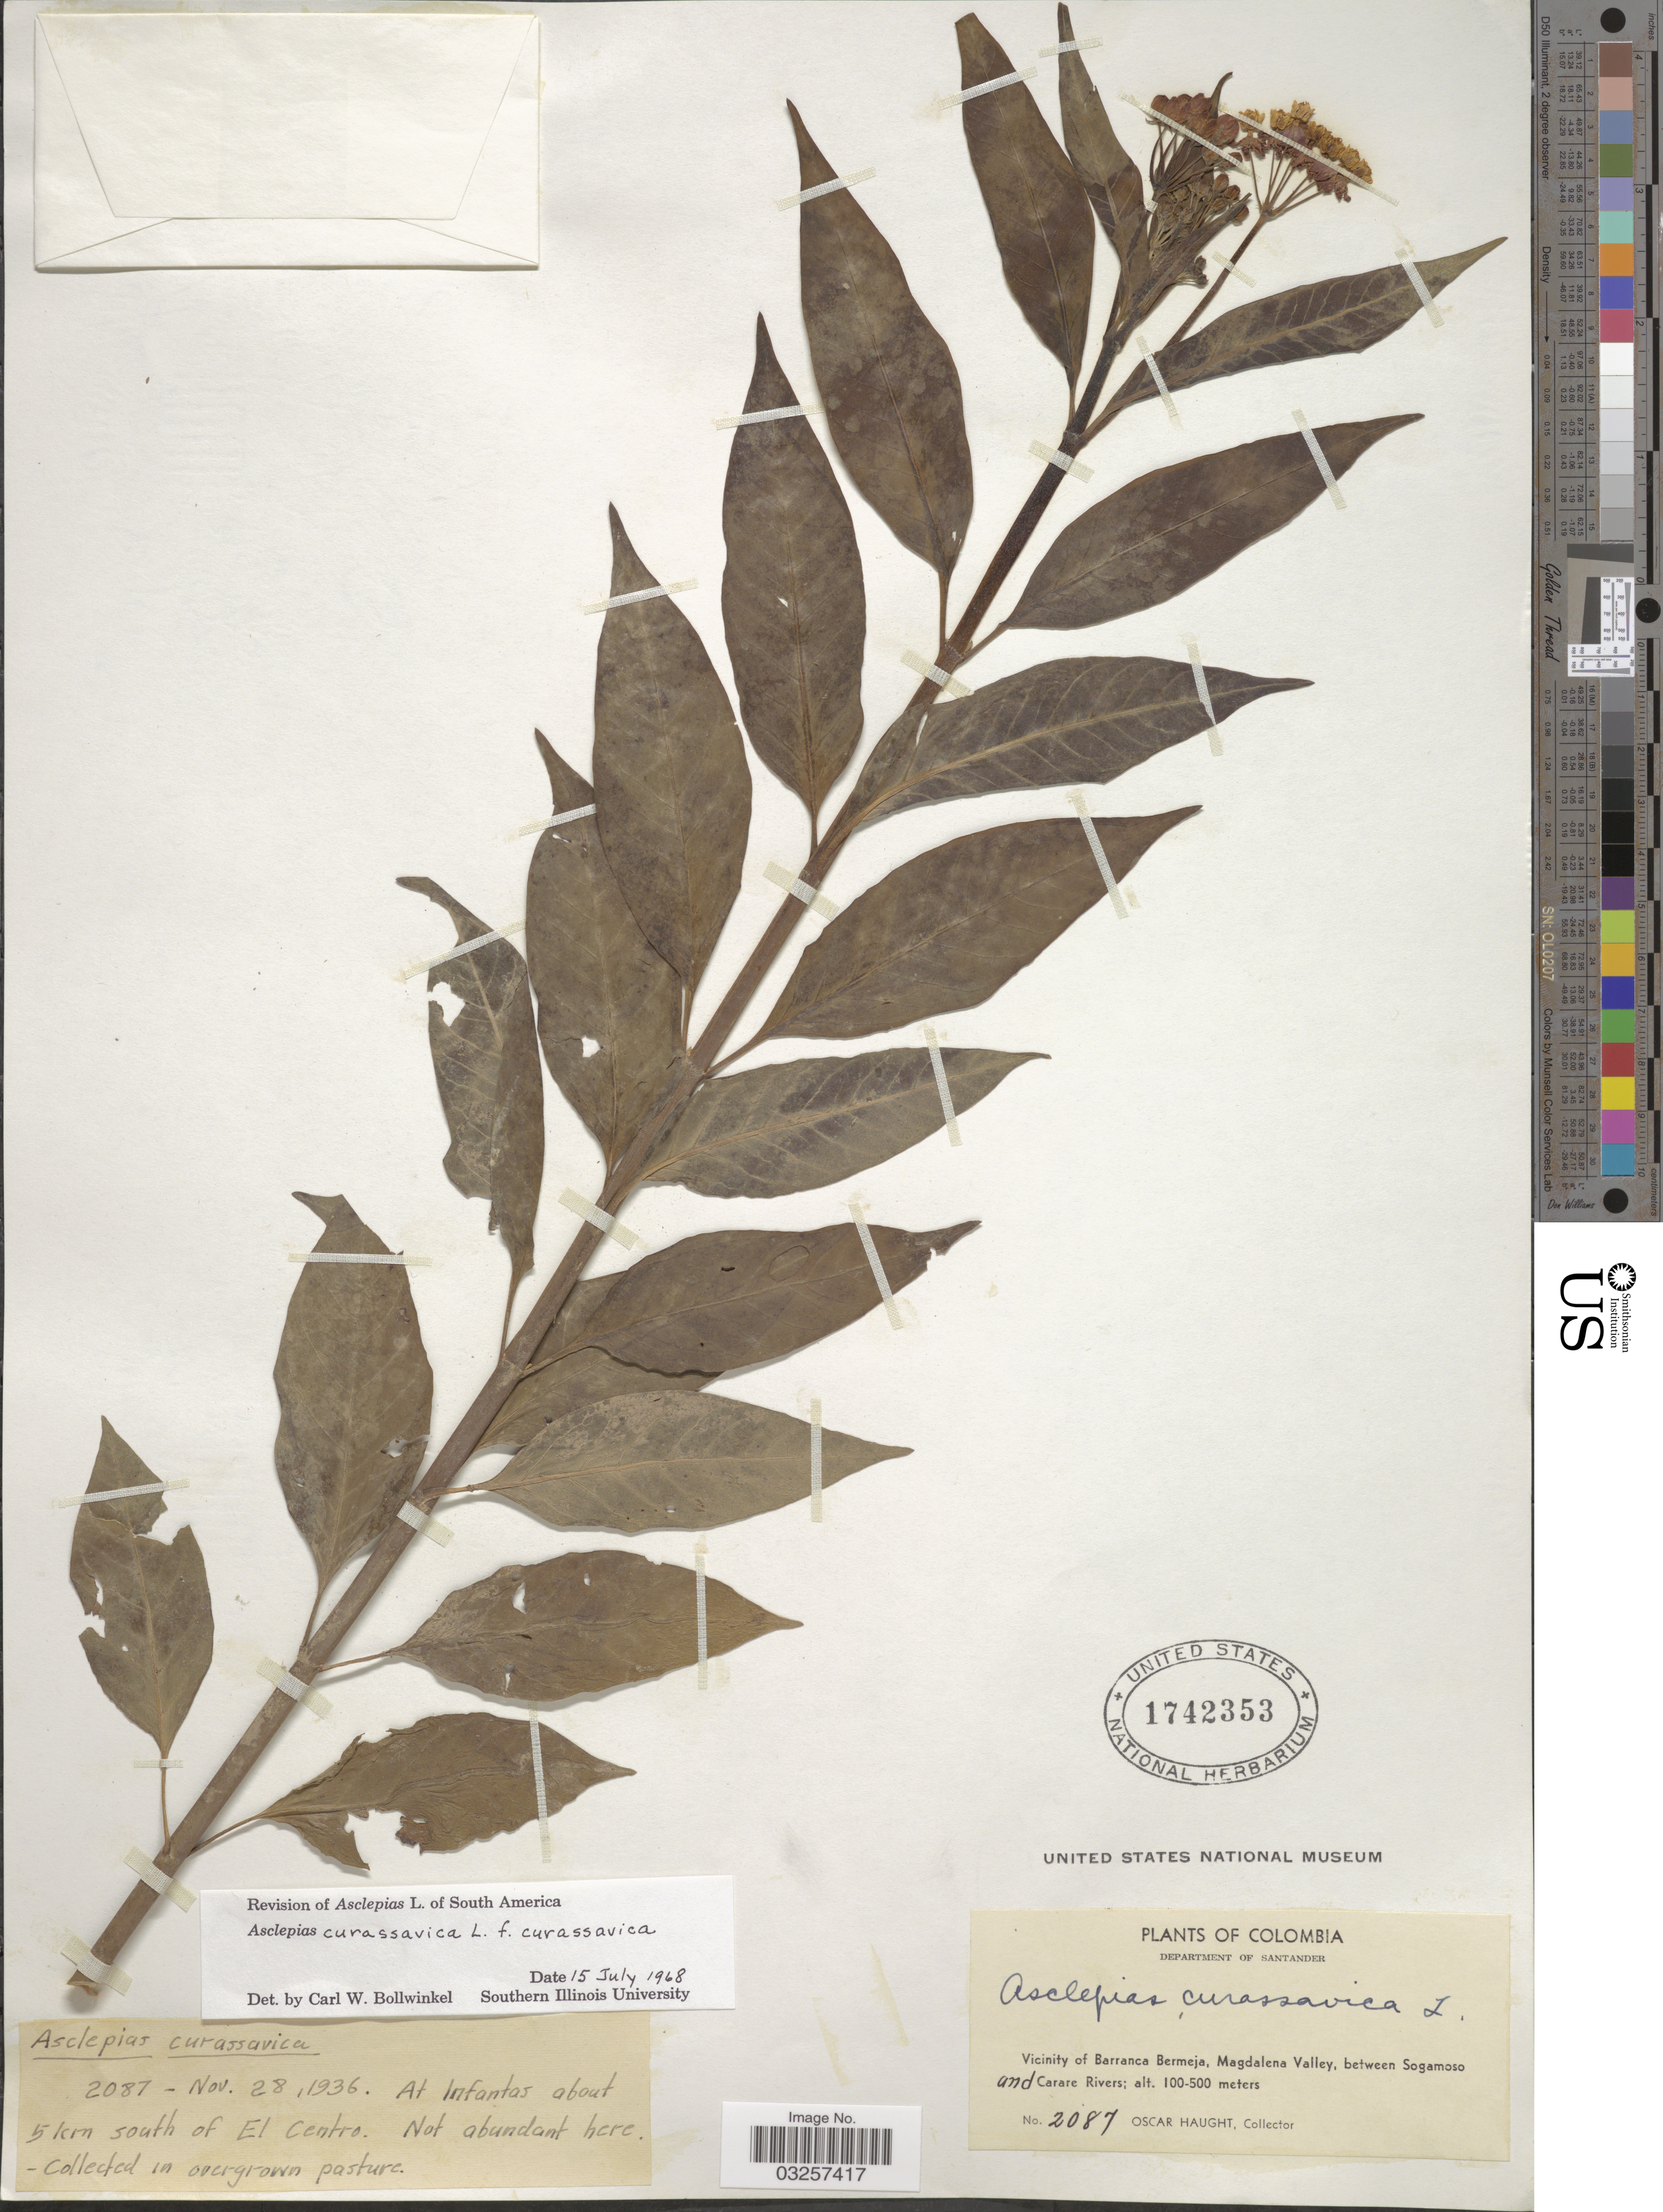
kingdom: Plantae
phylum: Tracheophyta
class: Magnoliopsida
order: Gentianales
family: Apocynaceae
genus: Asclepias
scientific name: Asclepias curassavica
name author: L.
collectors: O. L. Haught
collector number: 2087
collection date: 1936-11-28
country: Colombia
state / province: Santander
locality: Department of Santander. Vicinity of Barranca Bermeja, Magdalena Valley, between Sogamoso and Carare Rivers. At Infantas about 5 km south of El Centro.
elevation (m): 100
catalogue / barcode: US 1742353